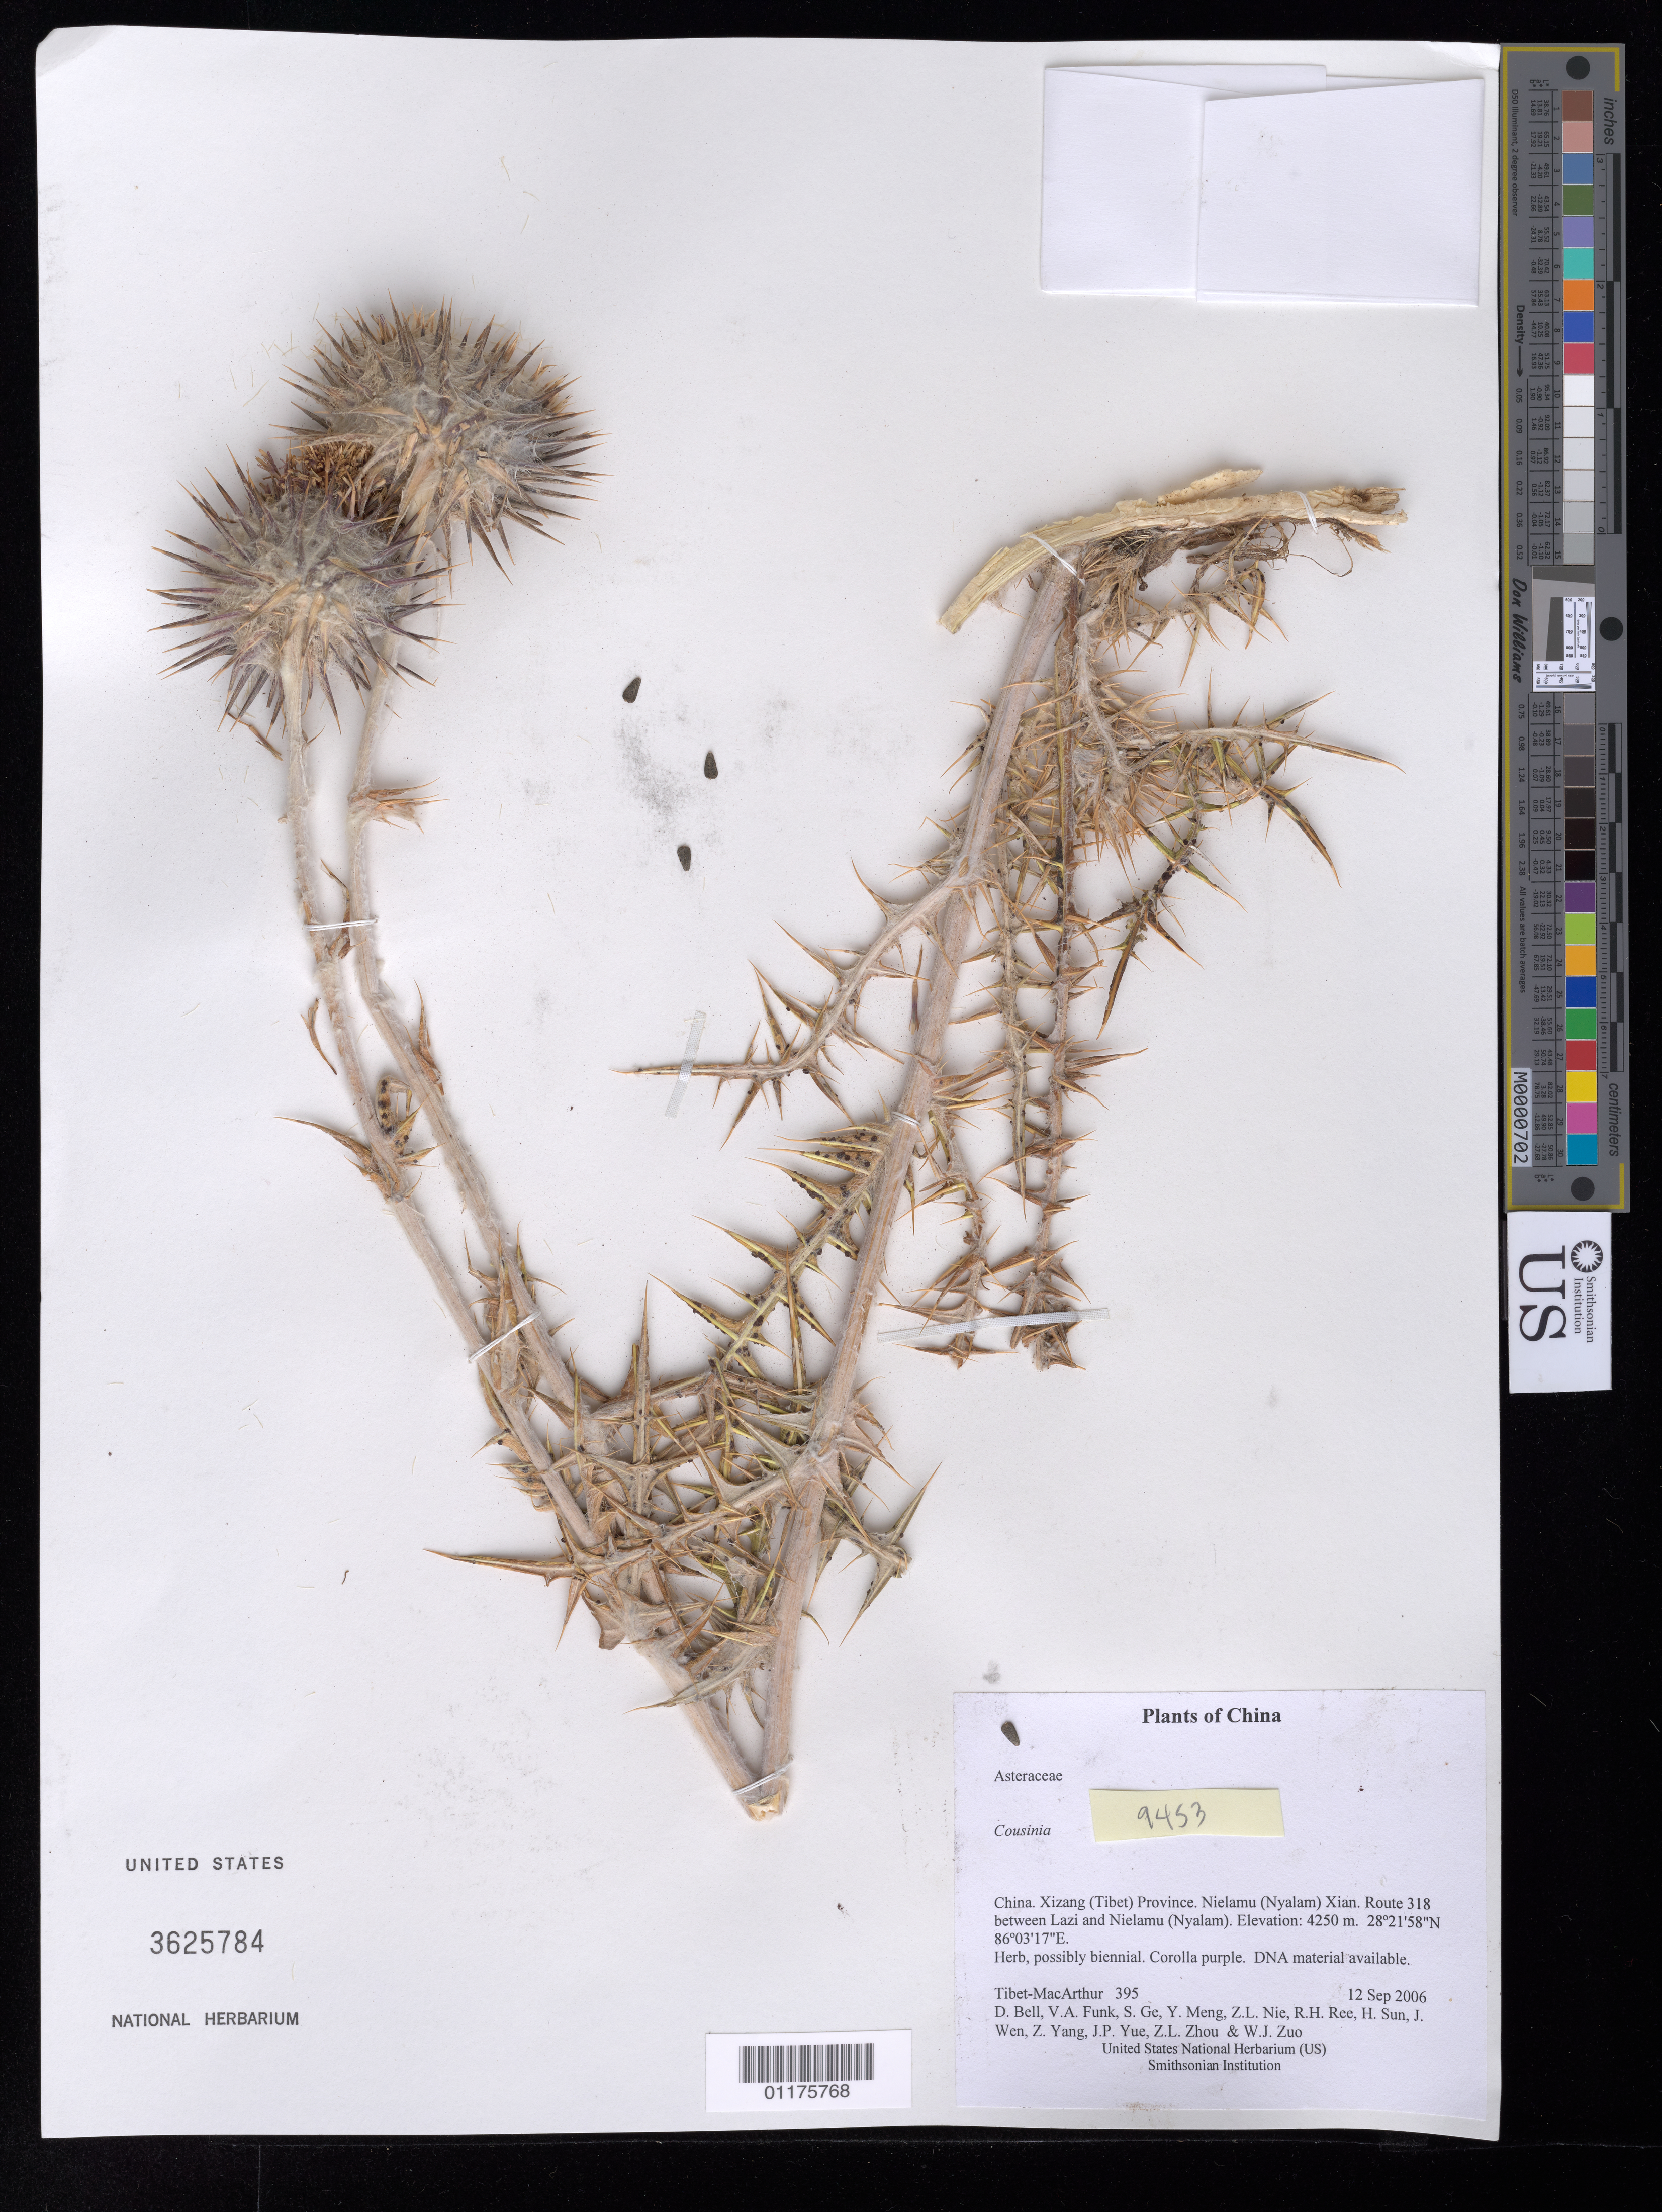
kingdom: Plantae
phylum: Tracheophyta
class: Magnoliopsida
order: Asterales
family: Asteraceae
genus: Cousinia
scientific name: Cousinia sp.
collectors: Tibet-MacArthur, D. A. Bell, V. Funk, S. Ge, Y. Meng, Z. Nie, R. Ree, H. Sun, J. Wen, Z. Yang, J. Yue, Z. Zhou & W. Zuo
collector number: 395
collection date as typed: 12 Sep 2006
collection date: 2006-09-12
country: China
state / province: Xizang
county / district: Nielamu (Nyalam) Xian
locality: Route 318 between Lazi and Nielamu (Nyalam).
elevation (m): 4250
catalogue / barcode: US 3625784